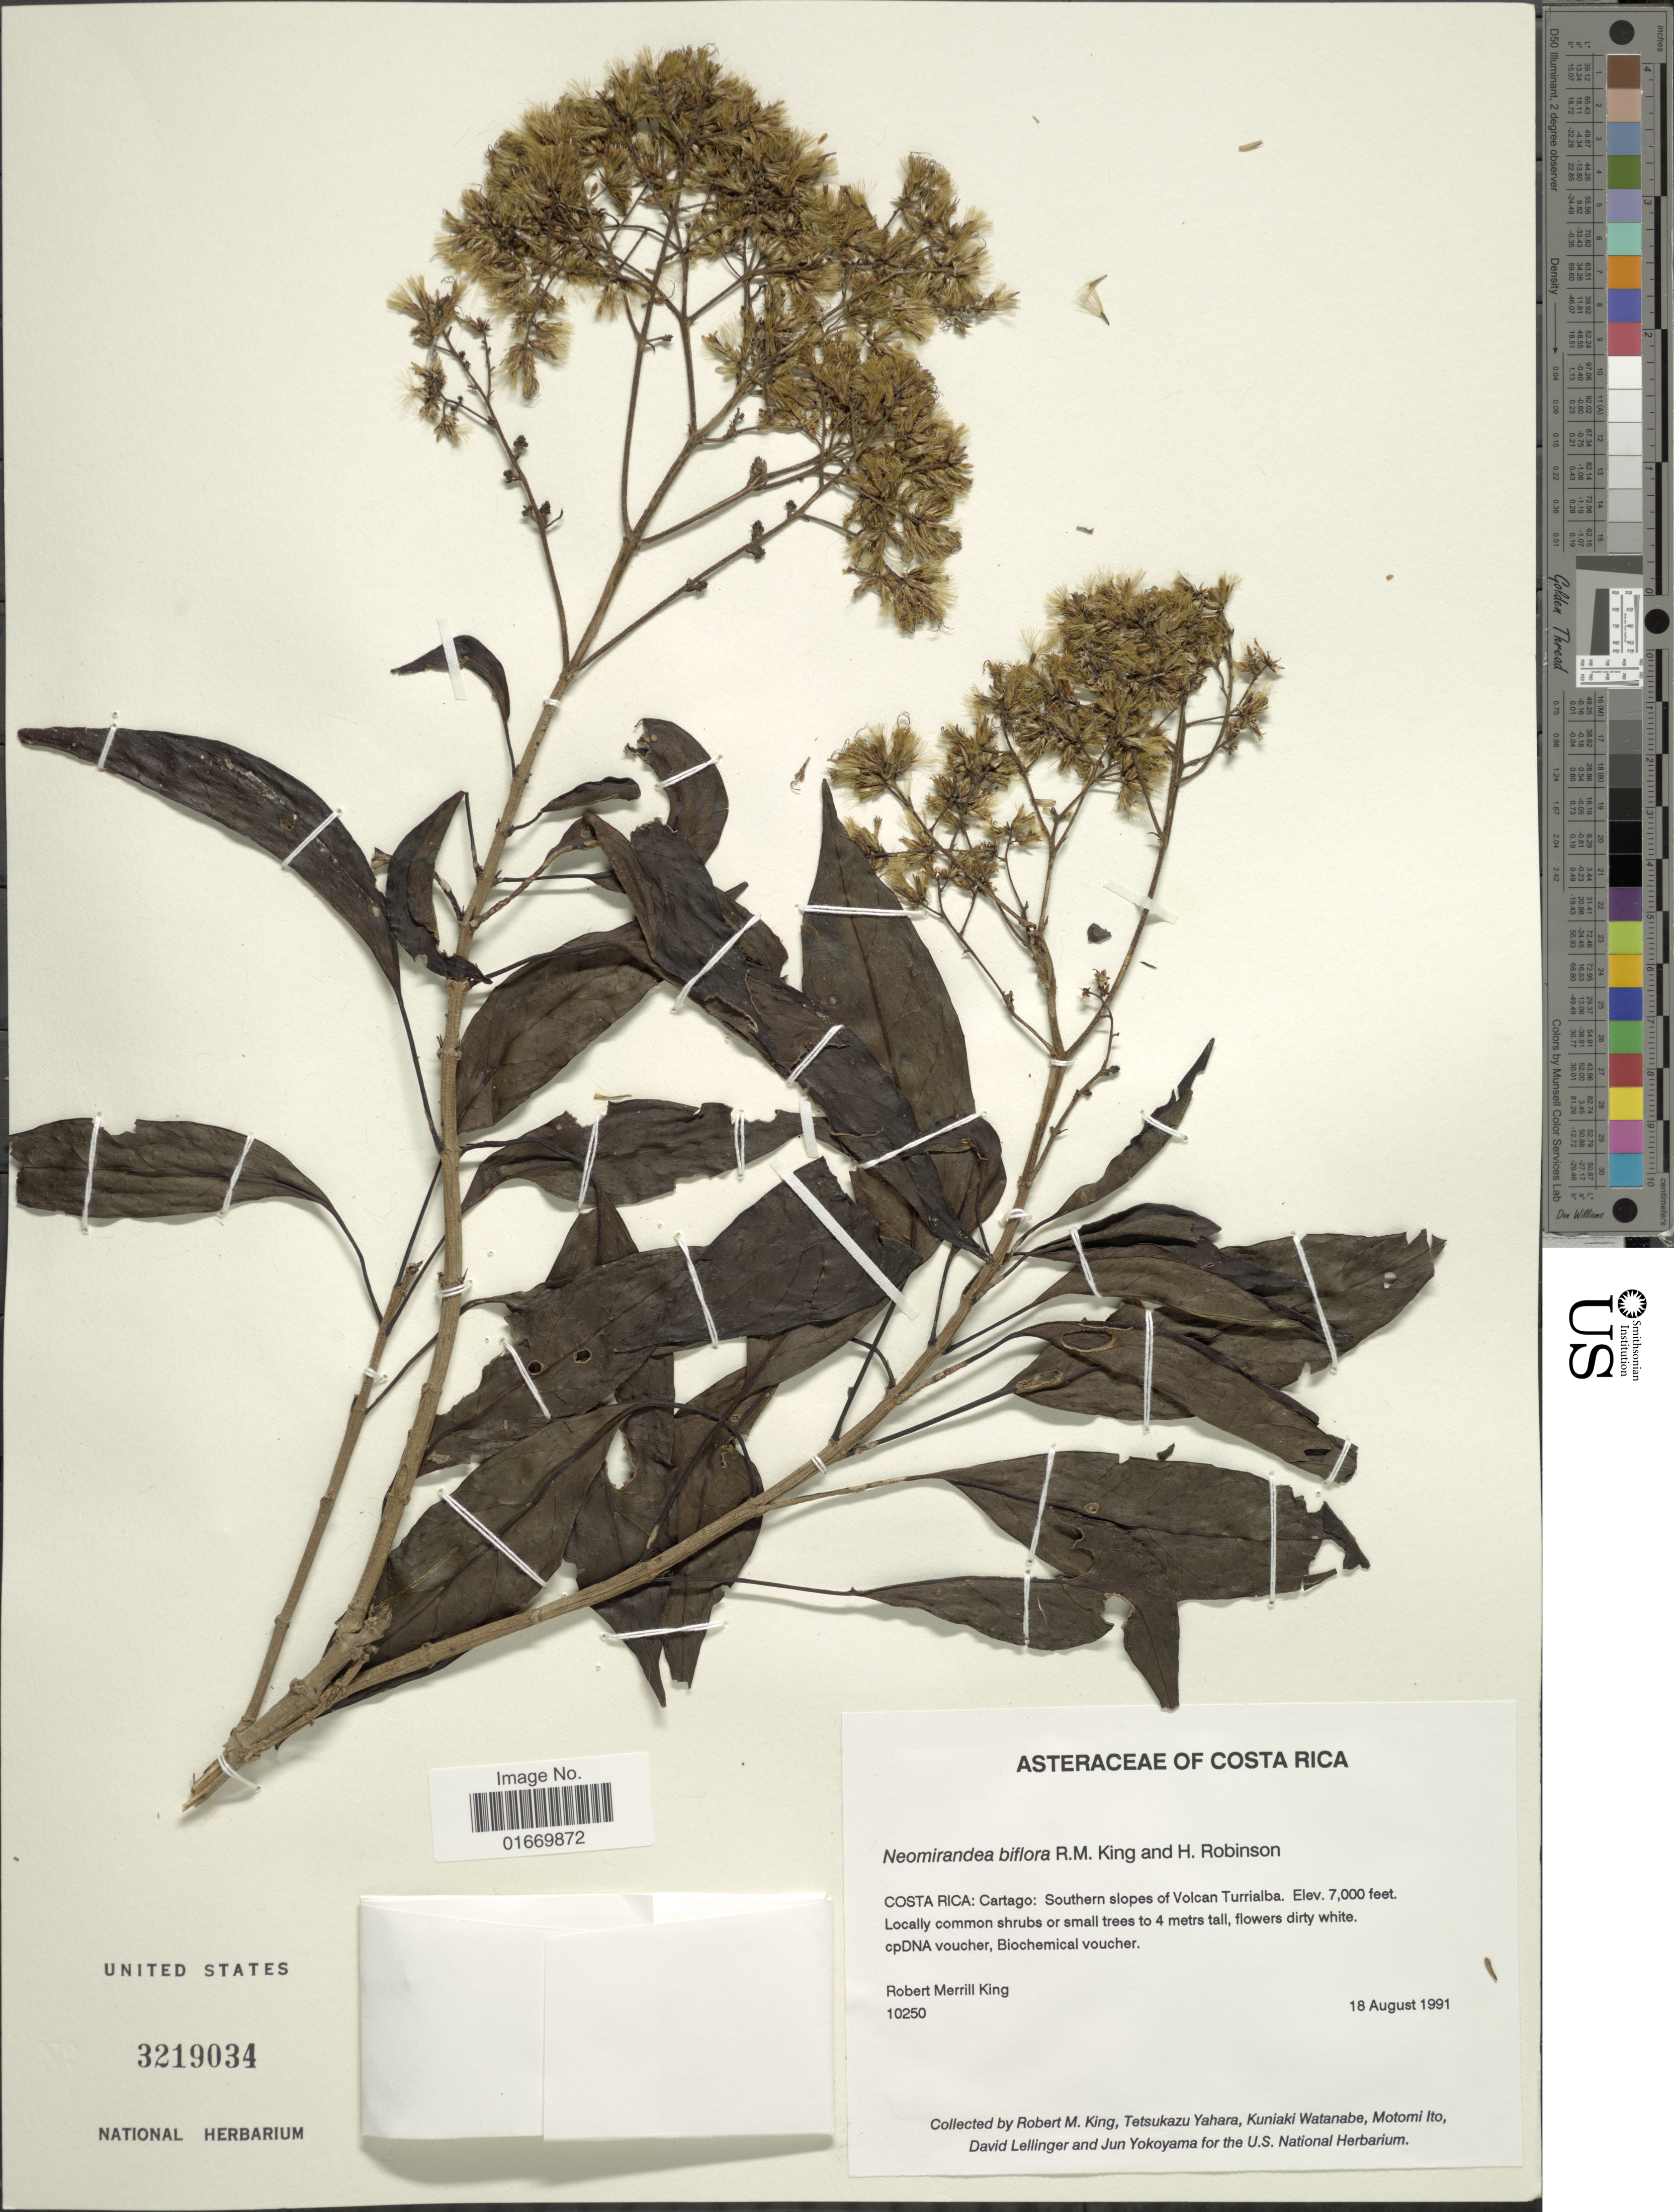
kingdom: Plantae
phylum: Tracheophyta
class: Magnoliopsida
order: Asterales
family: Asteraceae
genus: Neomirandea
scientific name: Neomirandea biflora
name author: R.M. King & H. Rob.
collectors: R. M. King, T. Yahara, K. Watanabe, M. Ito & et al.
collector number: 10250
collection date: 1991-08-18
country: Costa Rica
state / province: Cartago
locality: Southern slopes of Volcan Turrialba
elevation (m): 2134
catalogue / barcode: US 3219034